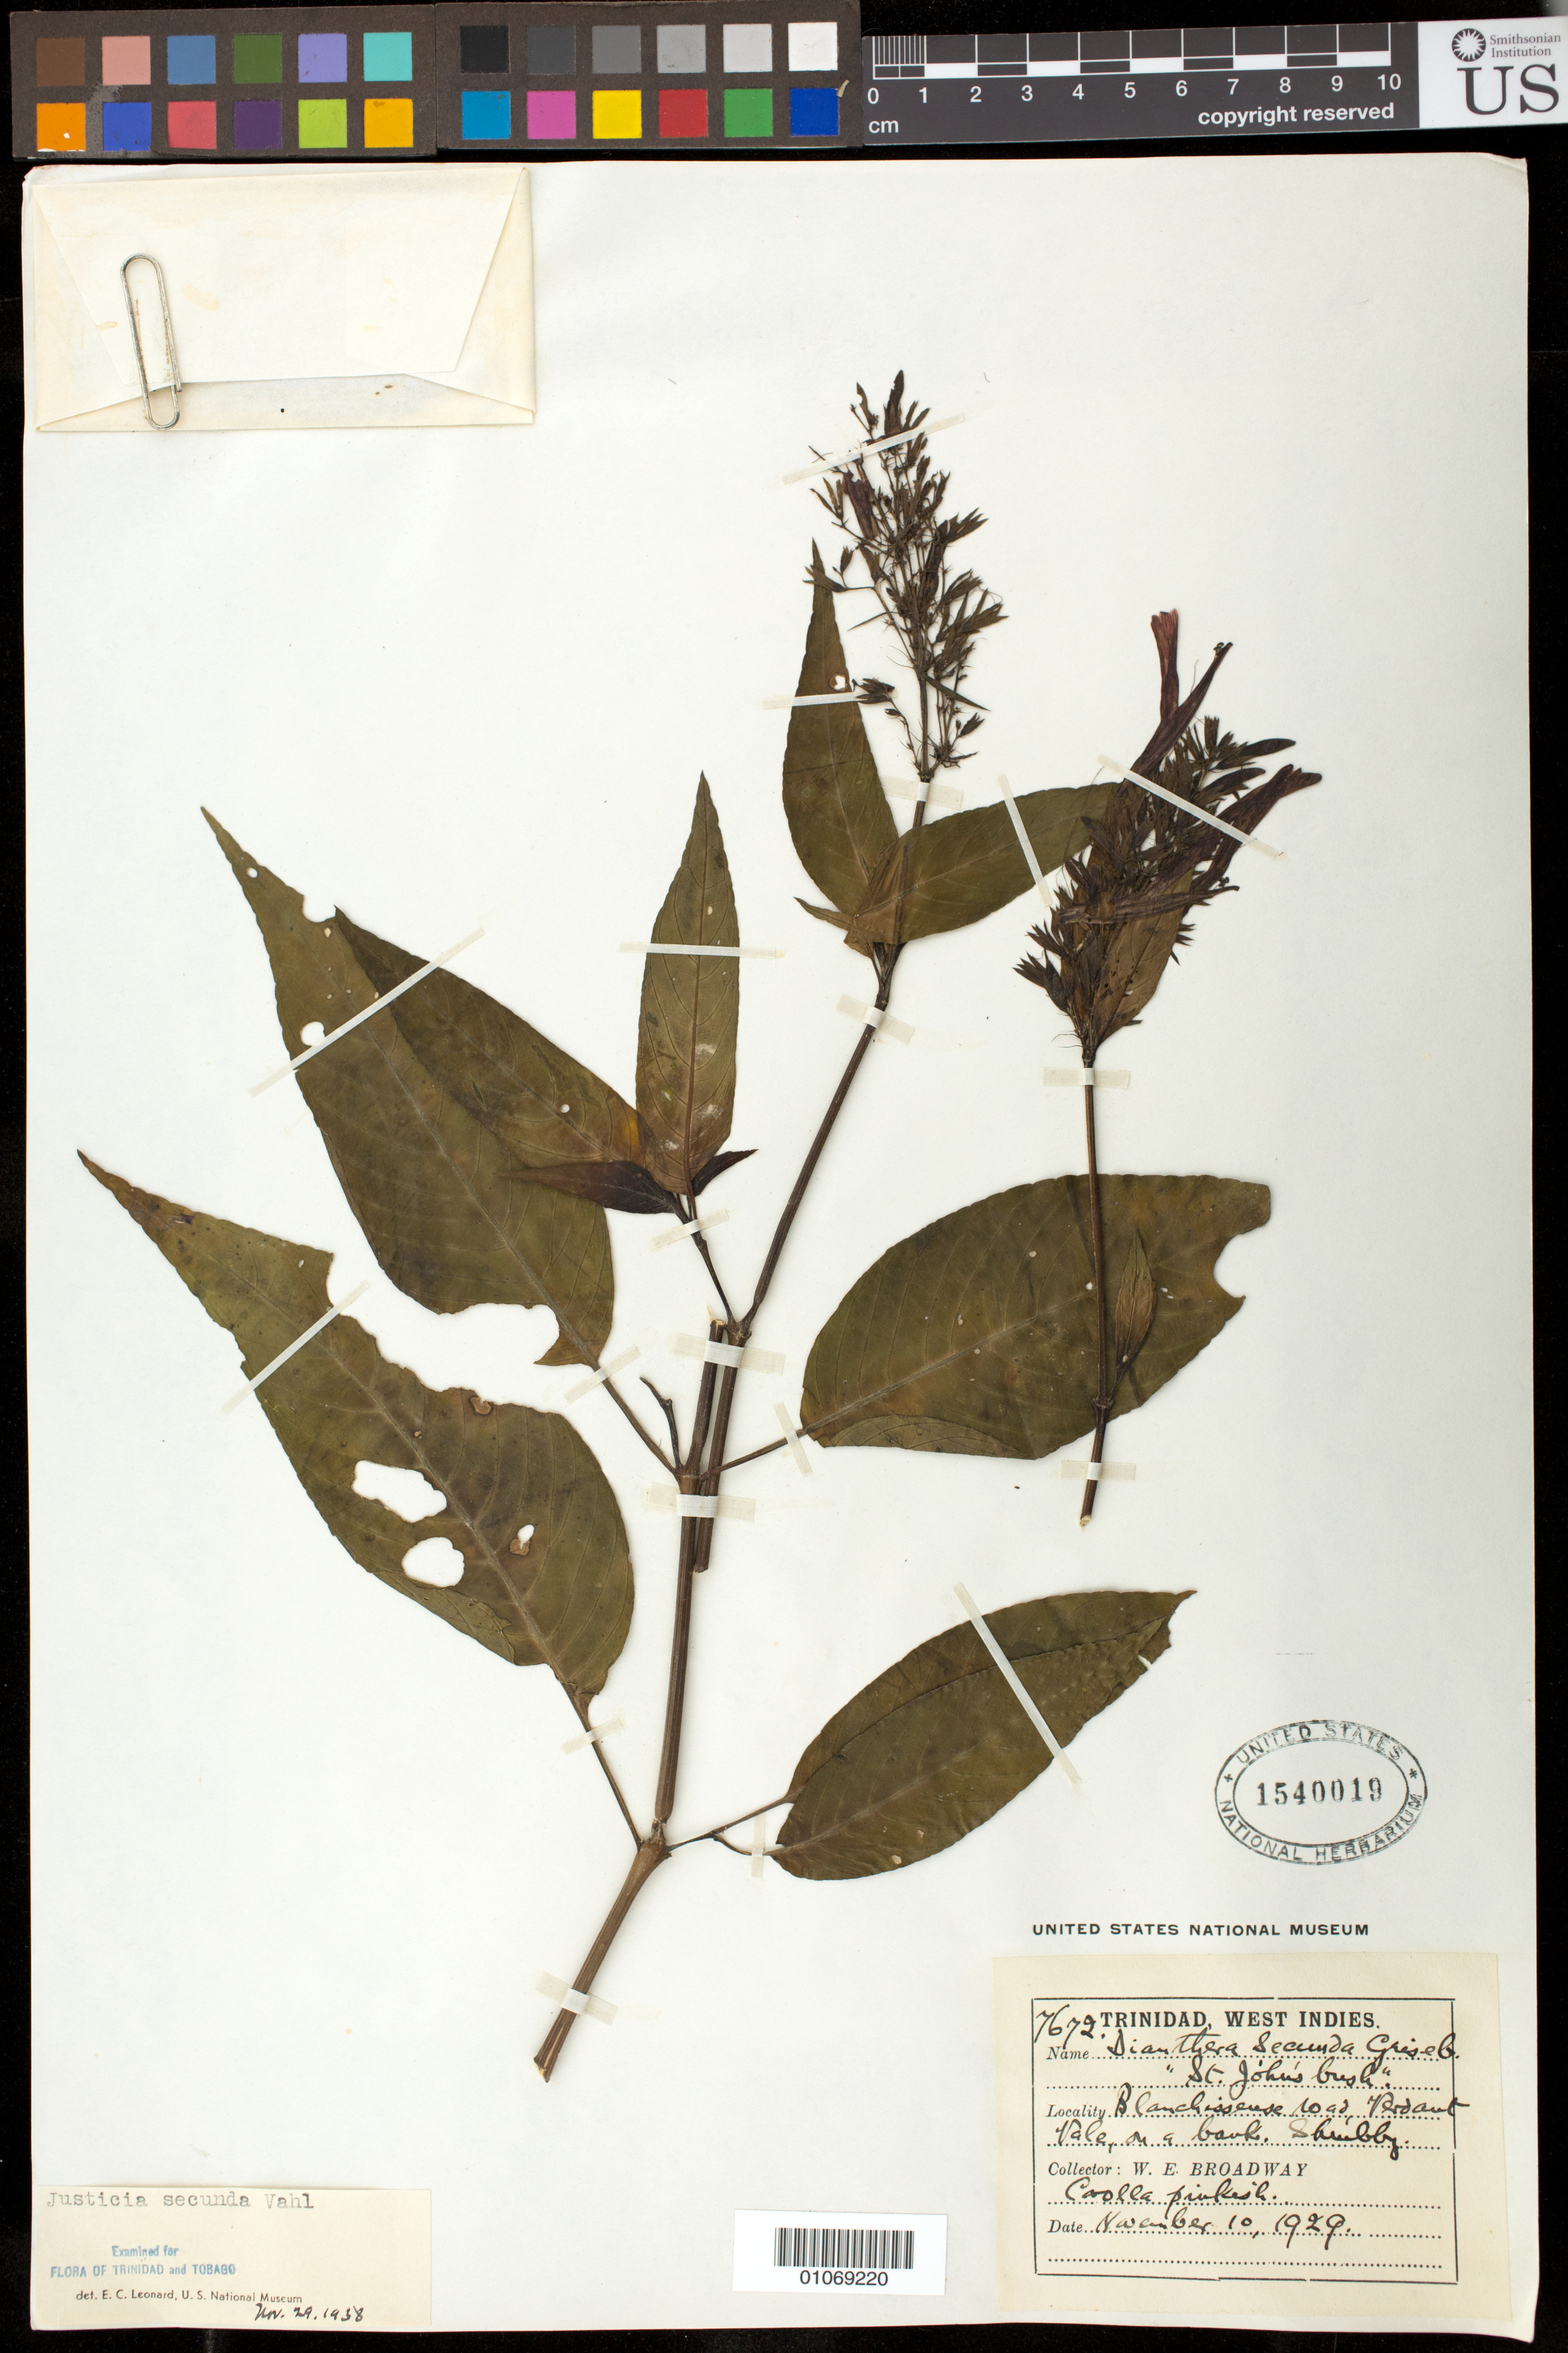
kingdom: Plantae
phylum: Tracheophyta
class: Magnoliopsida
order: Lamiales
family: Acanthaceae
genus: Justicia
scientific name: Justicia secunda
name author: Vahl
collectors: W. E. Broadway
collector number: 7672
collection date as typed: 10 Nov 1929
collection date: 1929-11-10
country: Trinidad and Tobago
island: Trinidad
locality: Blanchisseuse road, Verdant Vale, on a bank.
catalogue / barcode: US 1540019